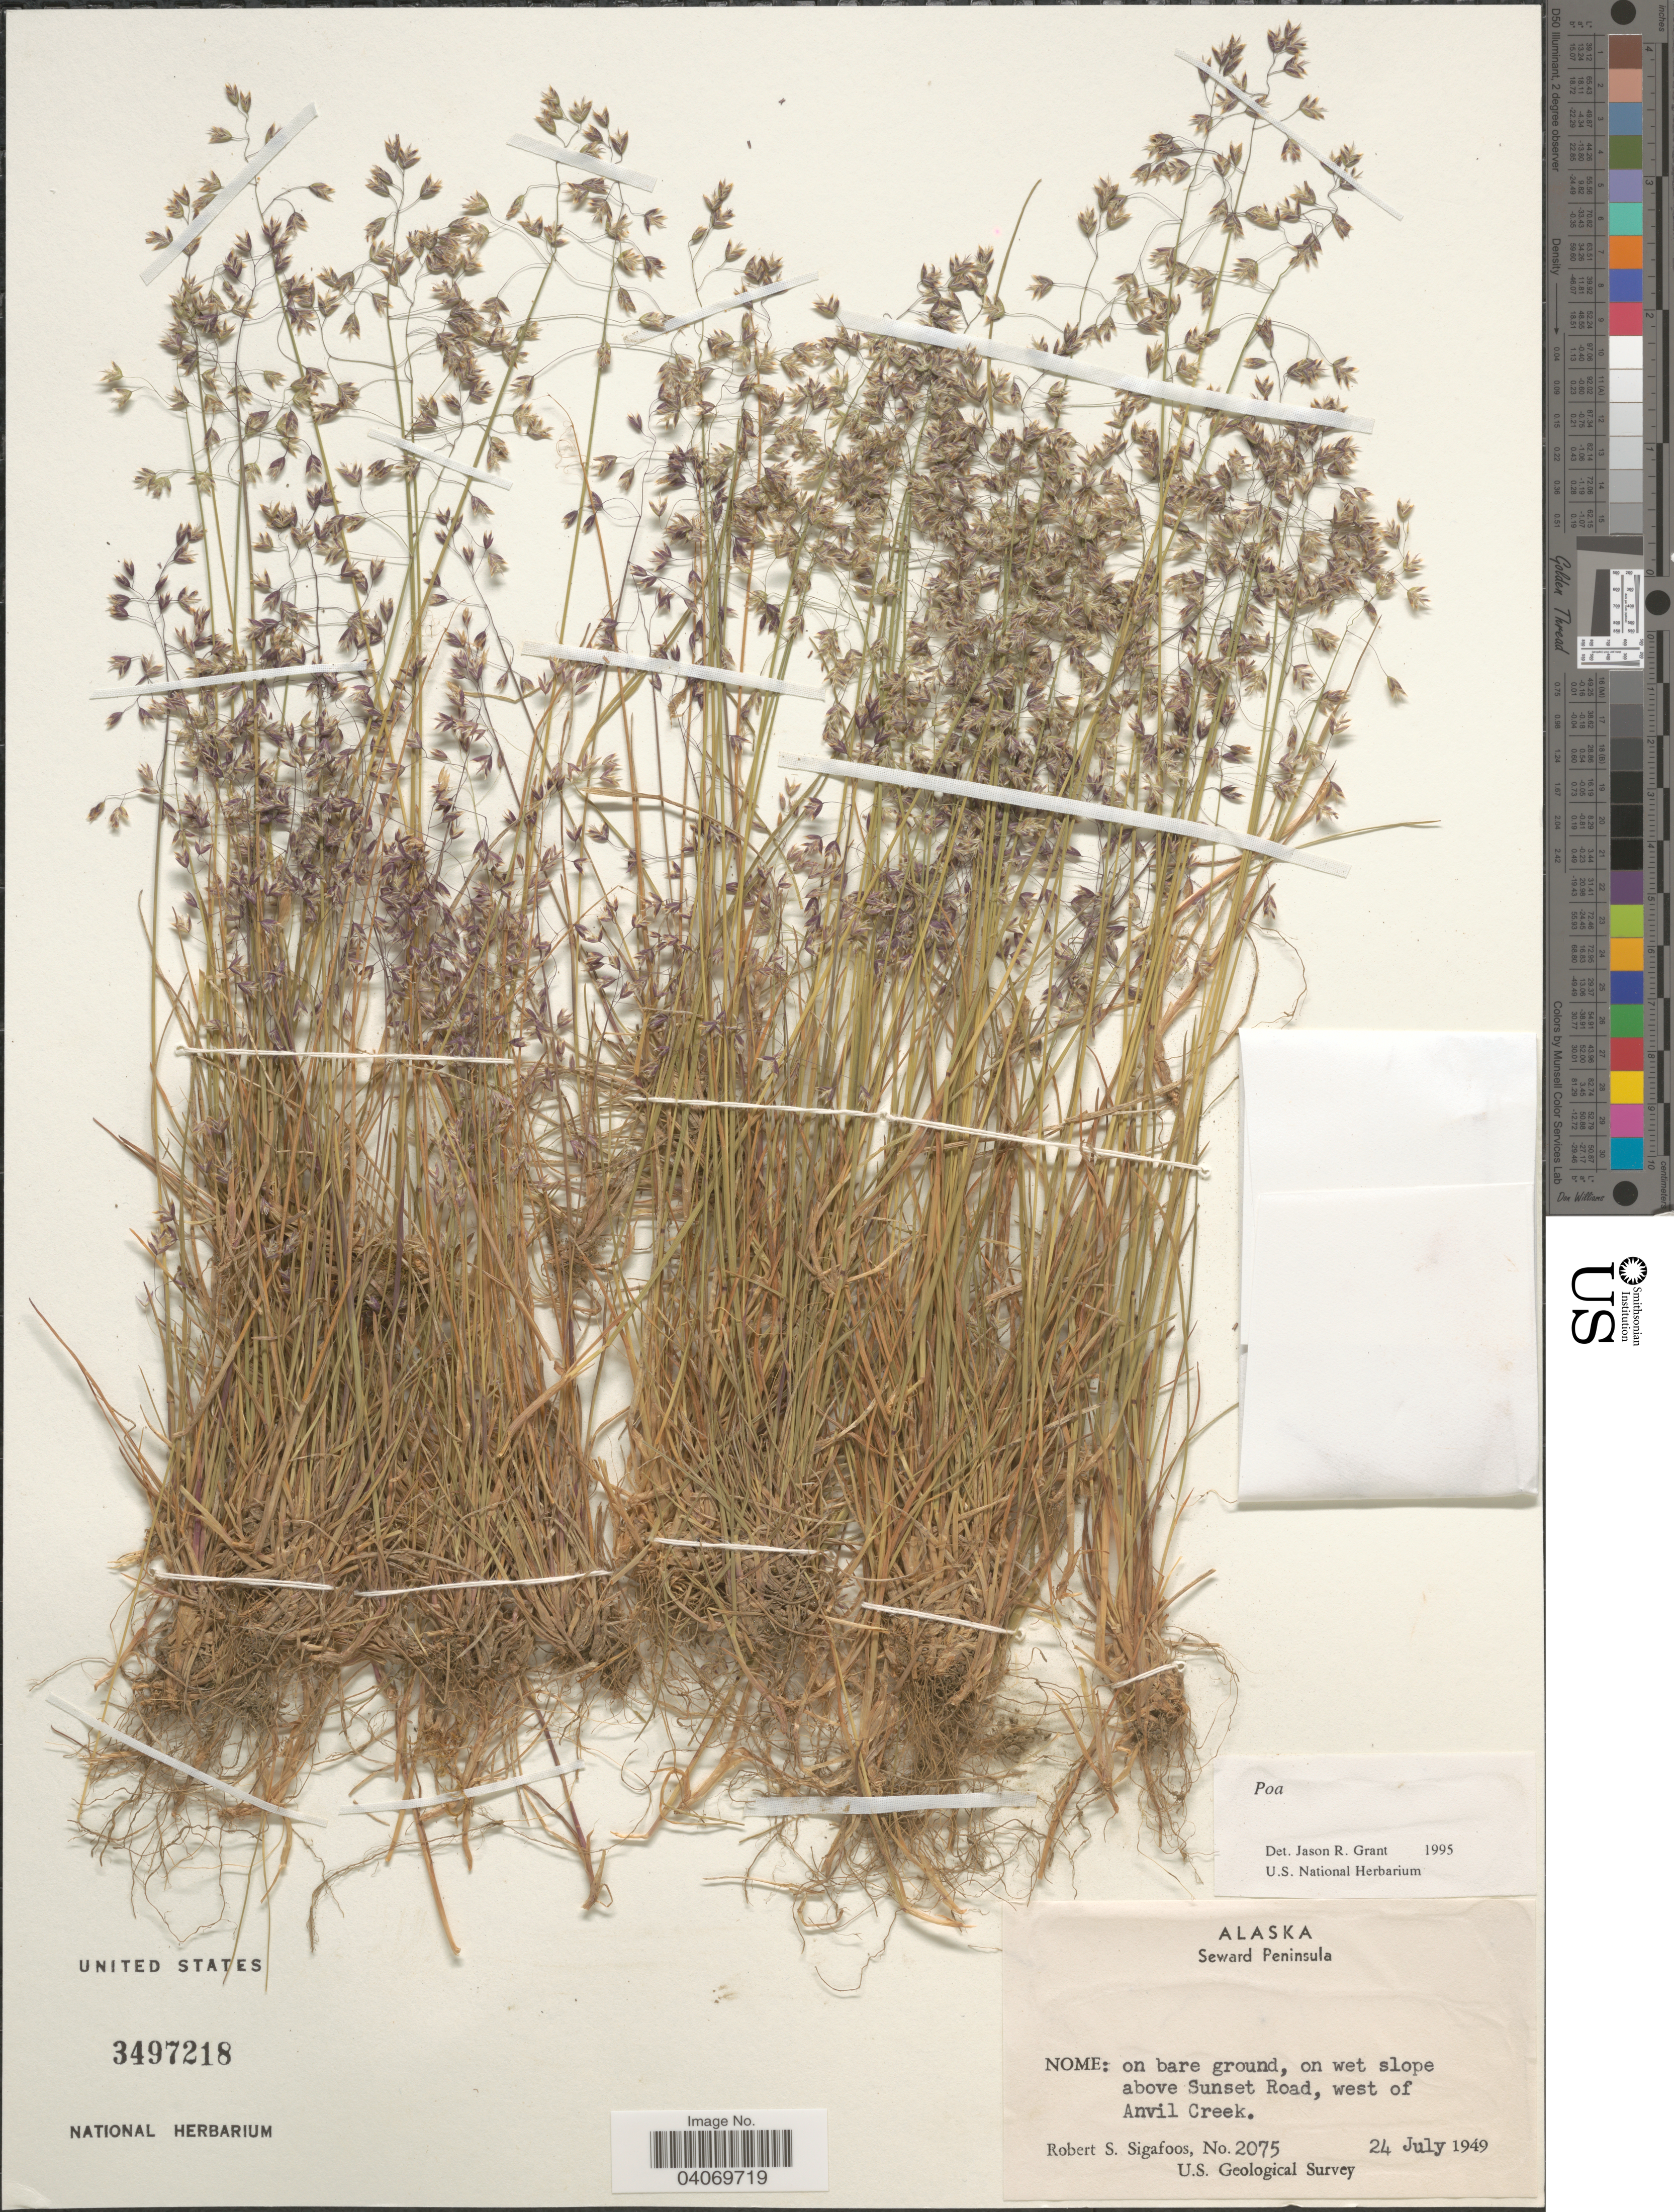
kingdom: Plantae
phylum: Tracheophyta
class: Liliopsida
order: Poales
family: Poaceae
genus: Poa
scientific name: Poa sp.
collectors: R. Sigafoos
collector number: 2075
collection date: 1949-07-24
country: United States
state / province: Alaska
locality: Seward Peninsula. Nome: on bare ground, on wet slope above Sunset Road, west of Anvil Creek. U.S. Geological Survey.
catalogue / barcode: US 3497218